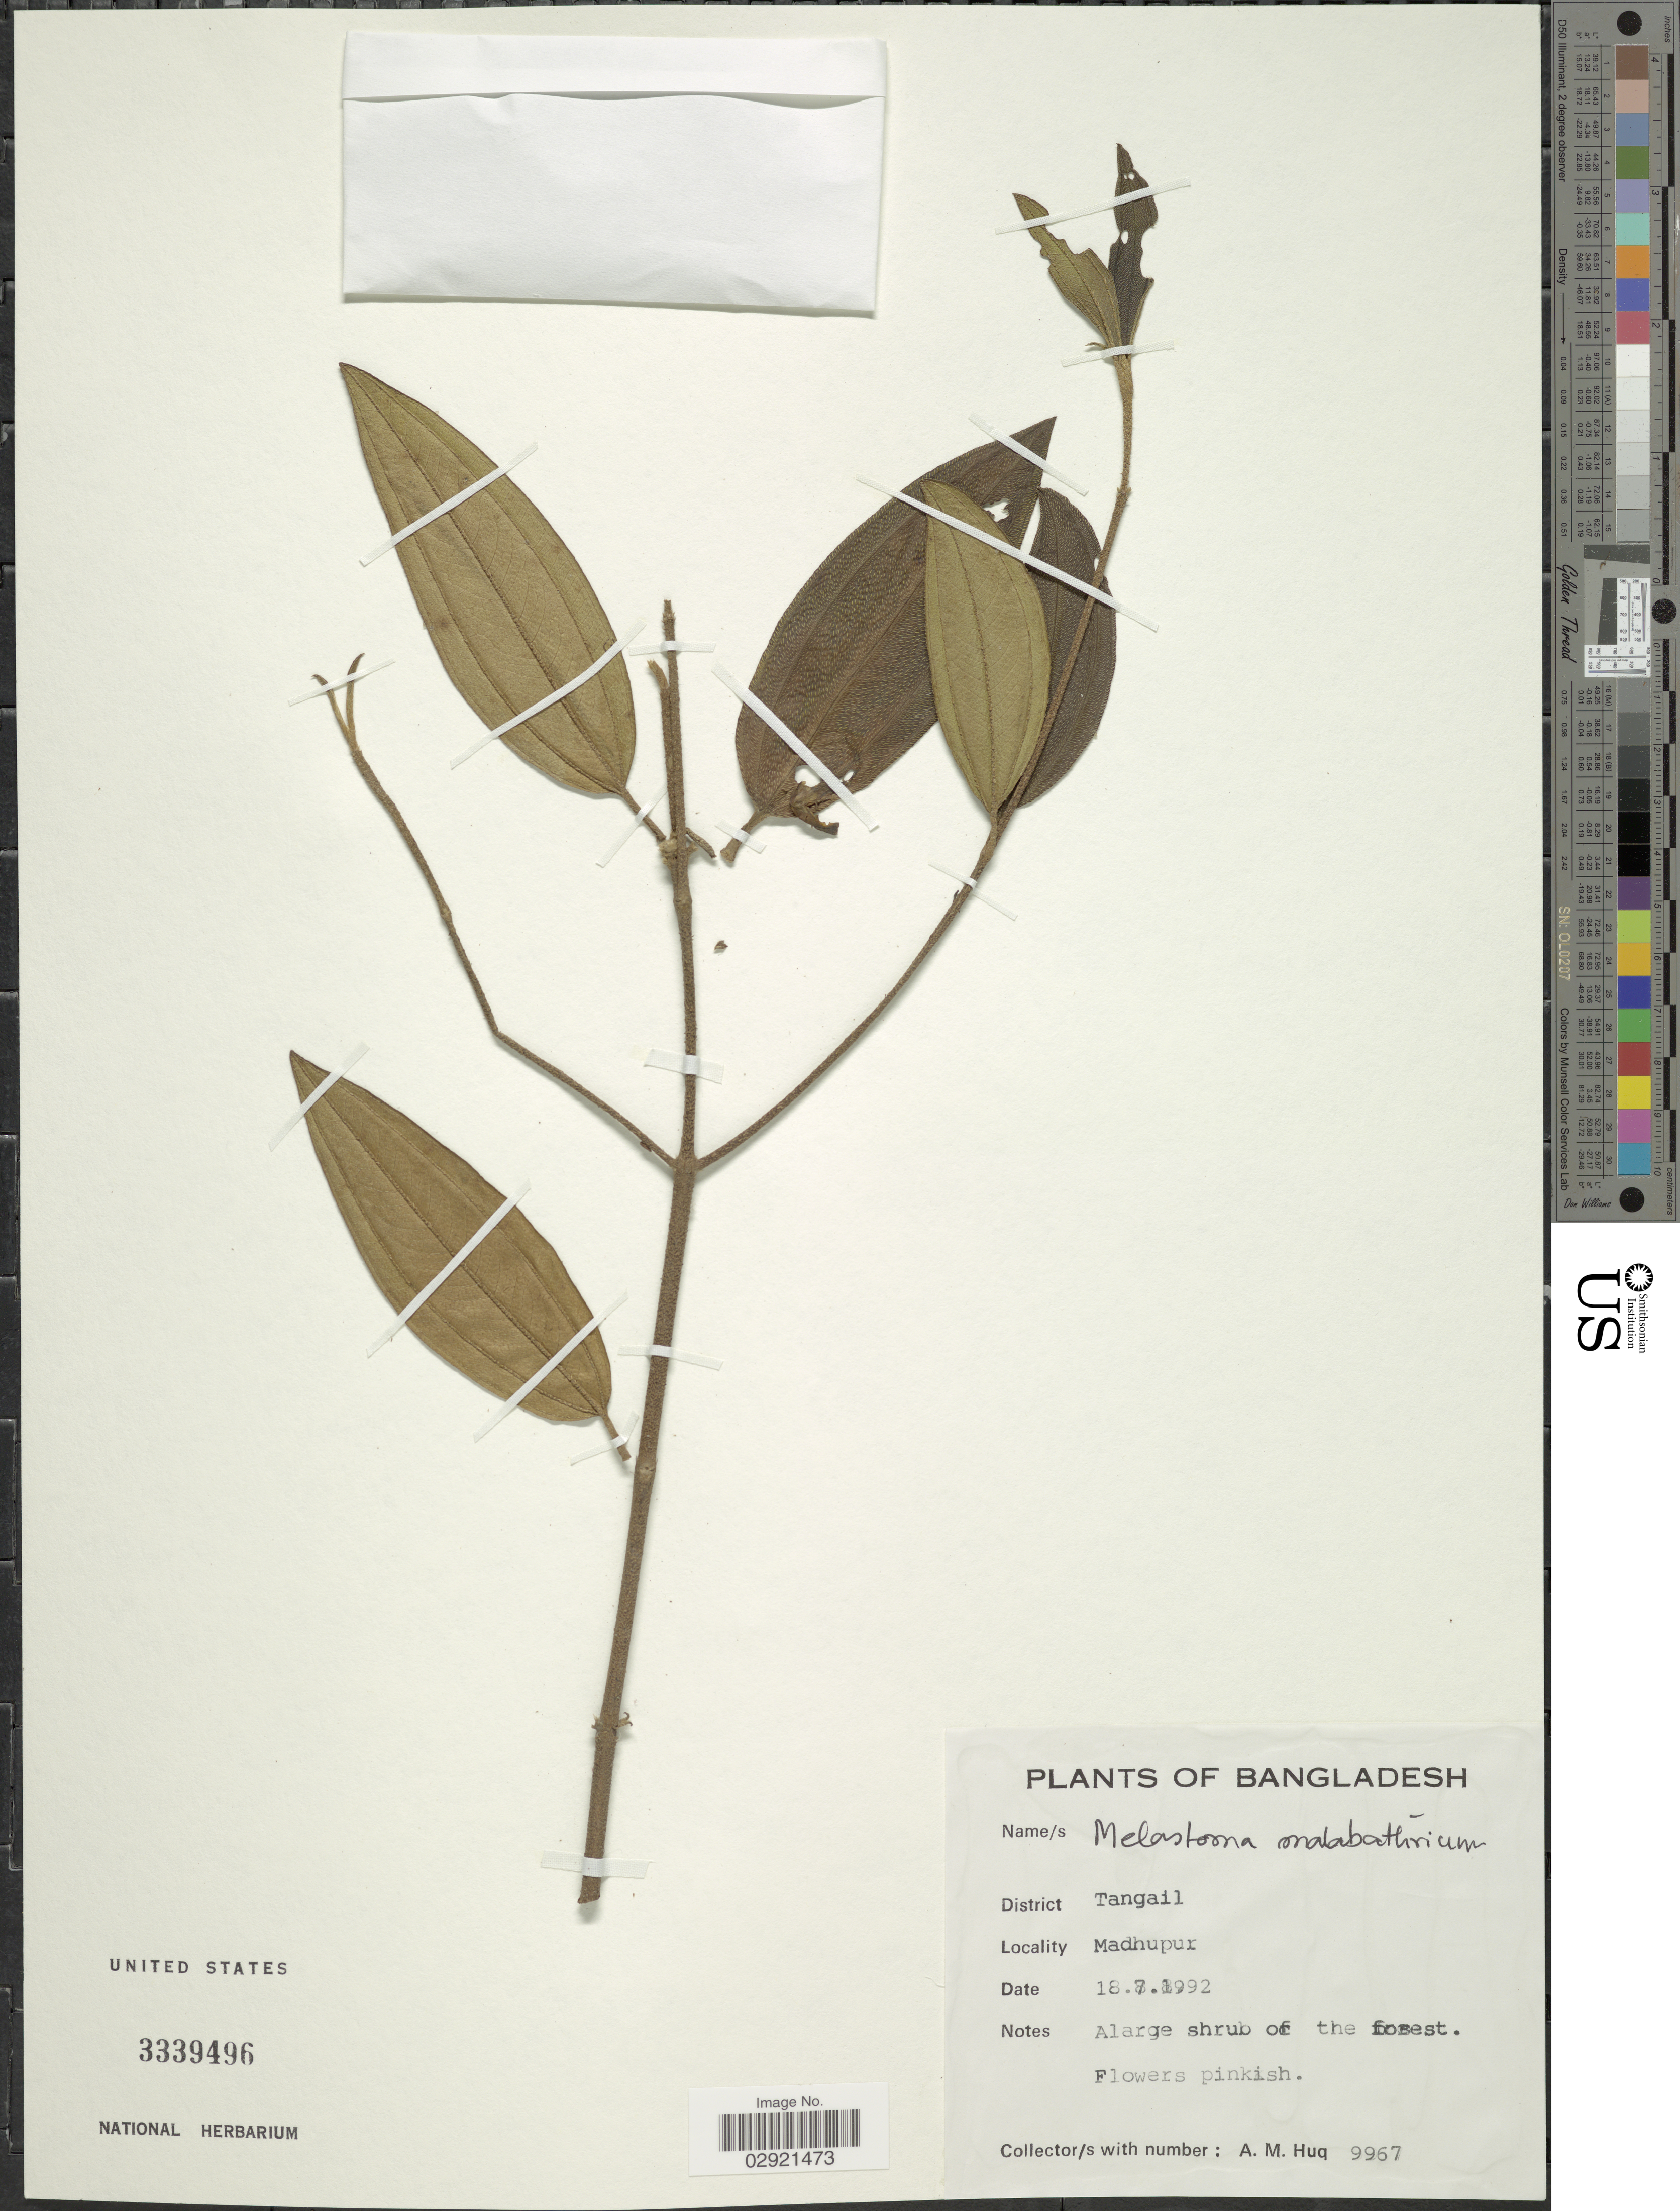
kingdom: Plantae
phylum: Tracheophyta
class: Magnoliopsida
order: Myrtales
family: Melastomataceae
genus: Melastoma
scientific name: Melastoma malabathricum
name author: L.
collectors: A. M. Huq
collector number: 9967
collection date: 1992-07-18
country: Bangladesh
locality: District Tangail. Madhupur.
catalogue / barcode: US 3339496